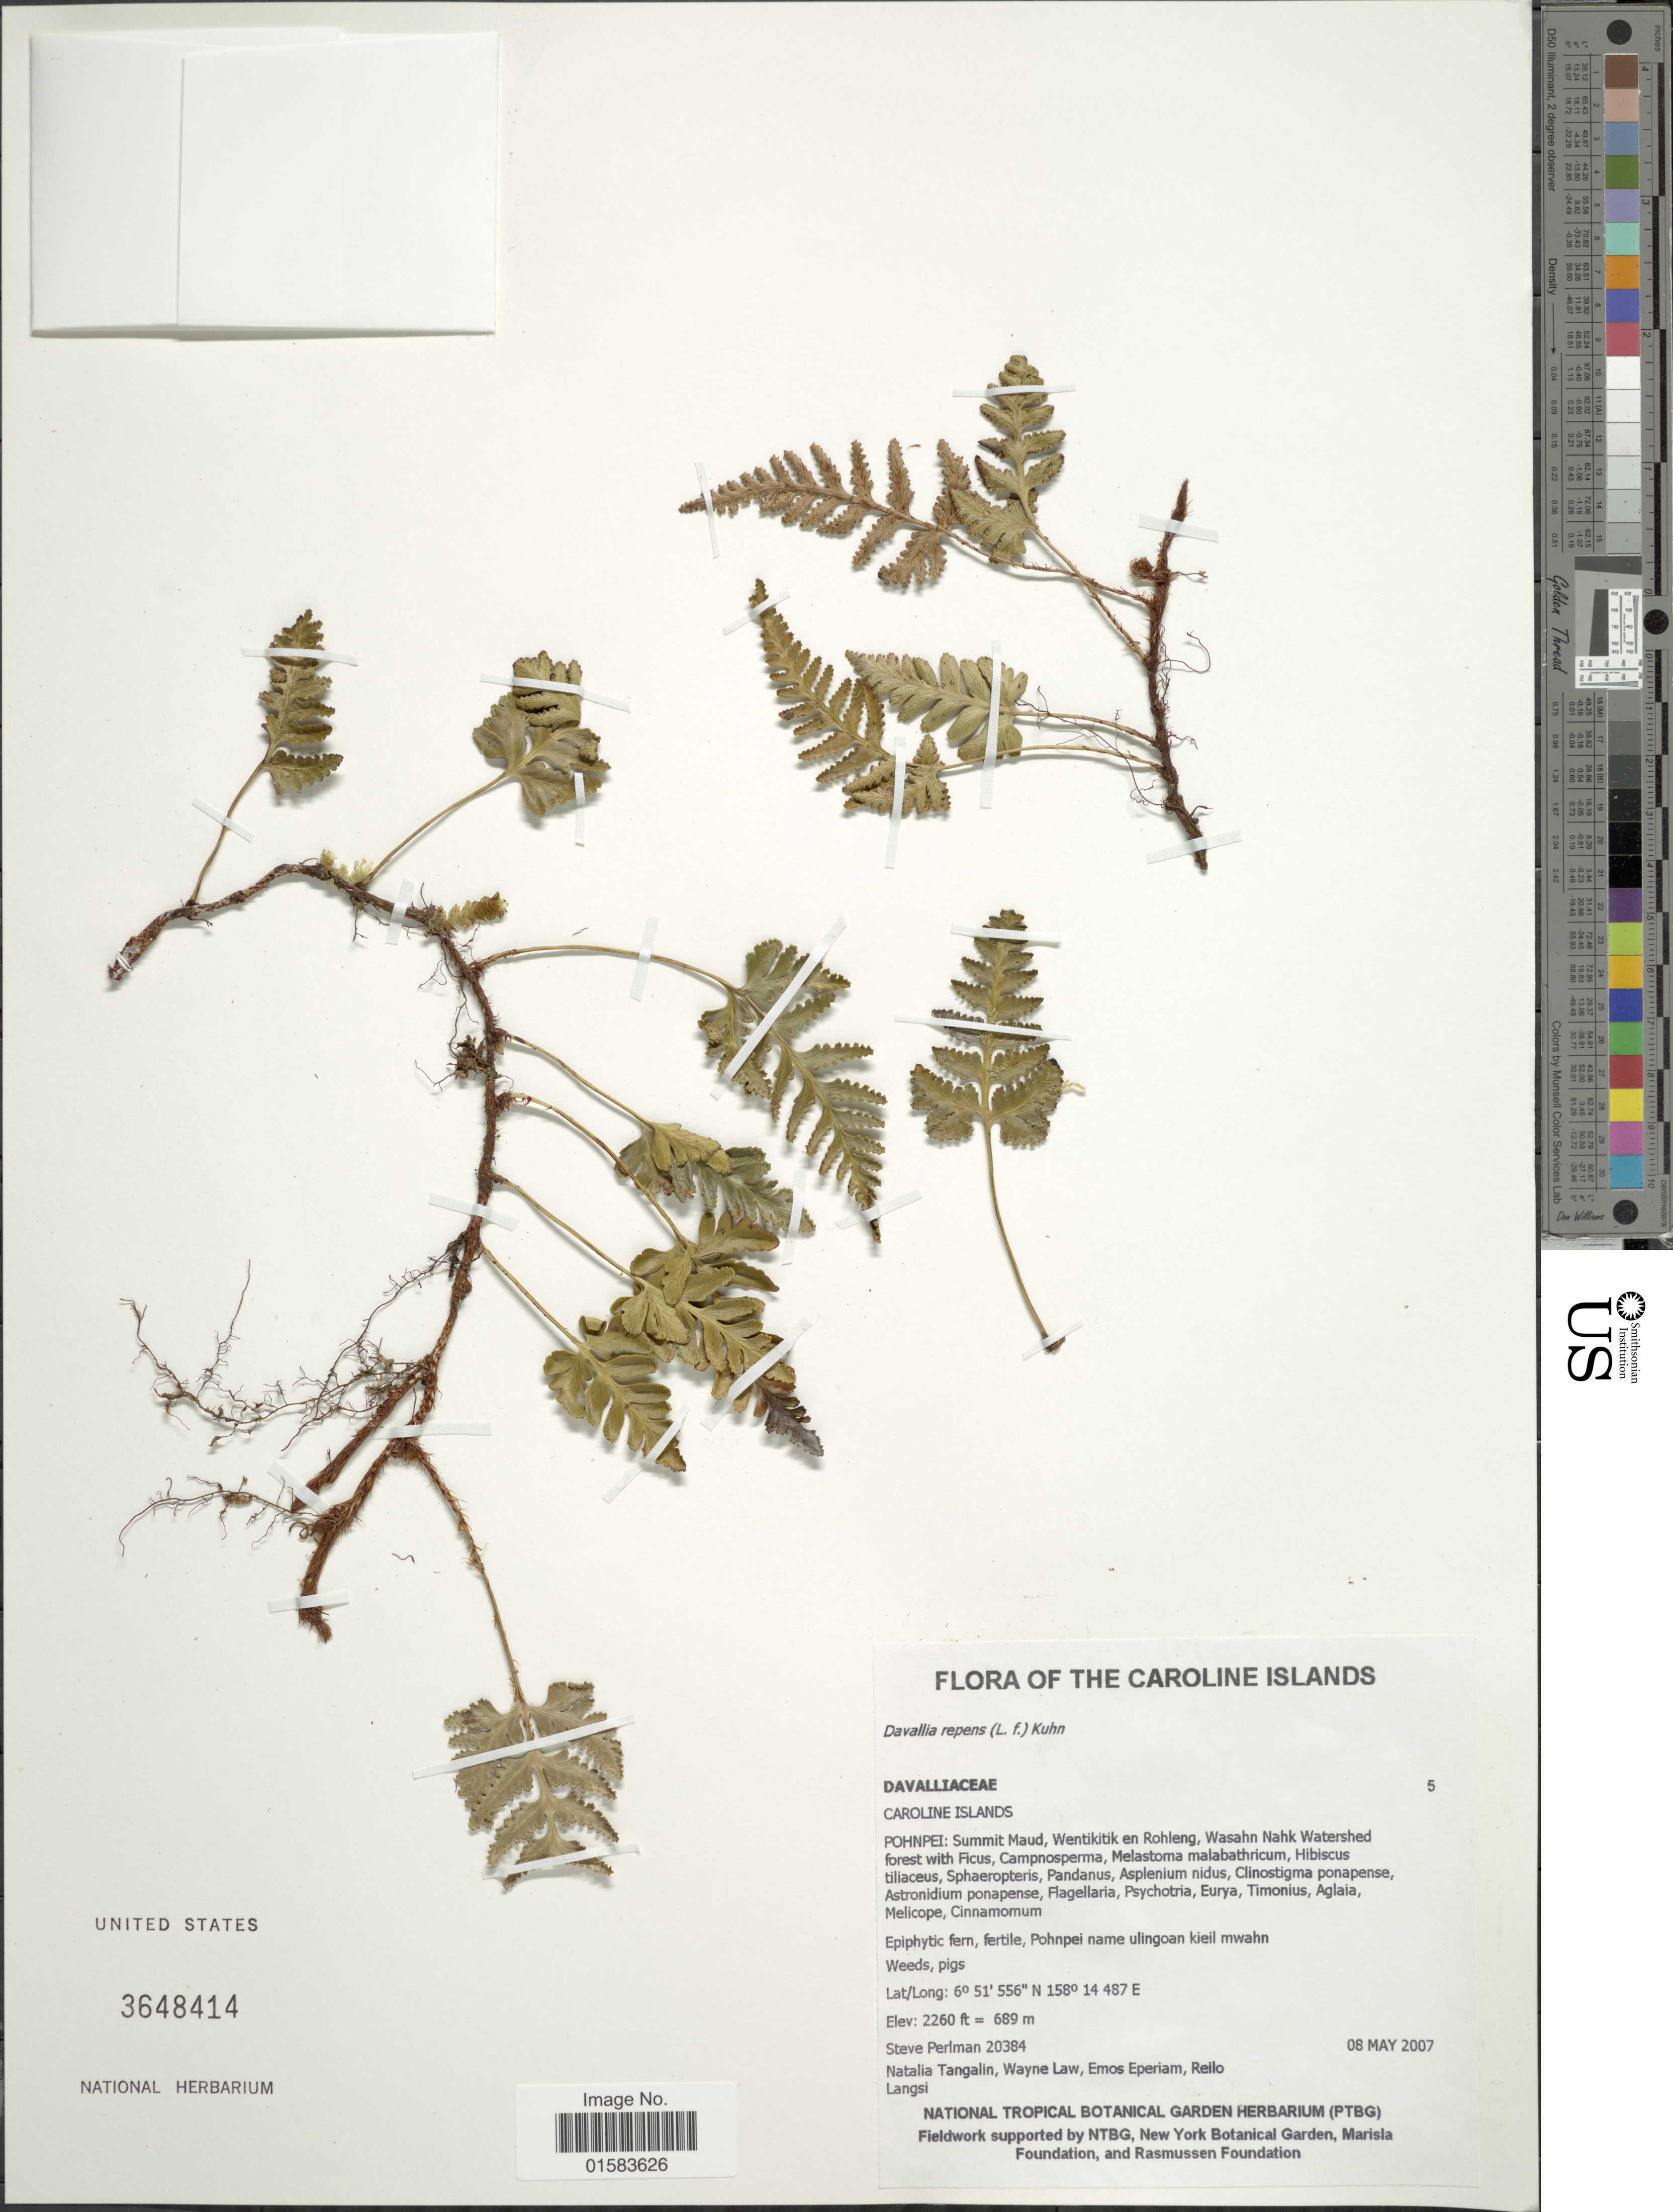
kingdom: Plantae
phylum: Tracheophyta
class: Polypodiopsida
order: Polypodiales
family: Davalliaceae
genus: Davallia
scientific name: Davallia repens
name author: (L. f.) Kuhn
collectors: S. Perlman, N. Tangalin, W. Law, E. Eperiam & R. Langsi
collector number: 20384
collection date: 2007-05-08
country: Micronesia, Federated States of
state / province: Pohnpei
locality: Summit Maud, Wentiktik en Rohleng, Wasahn Nahk Watershed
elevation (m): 689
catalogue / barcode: US 3648414